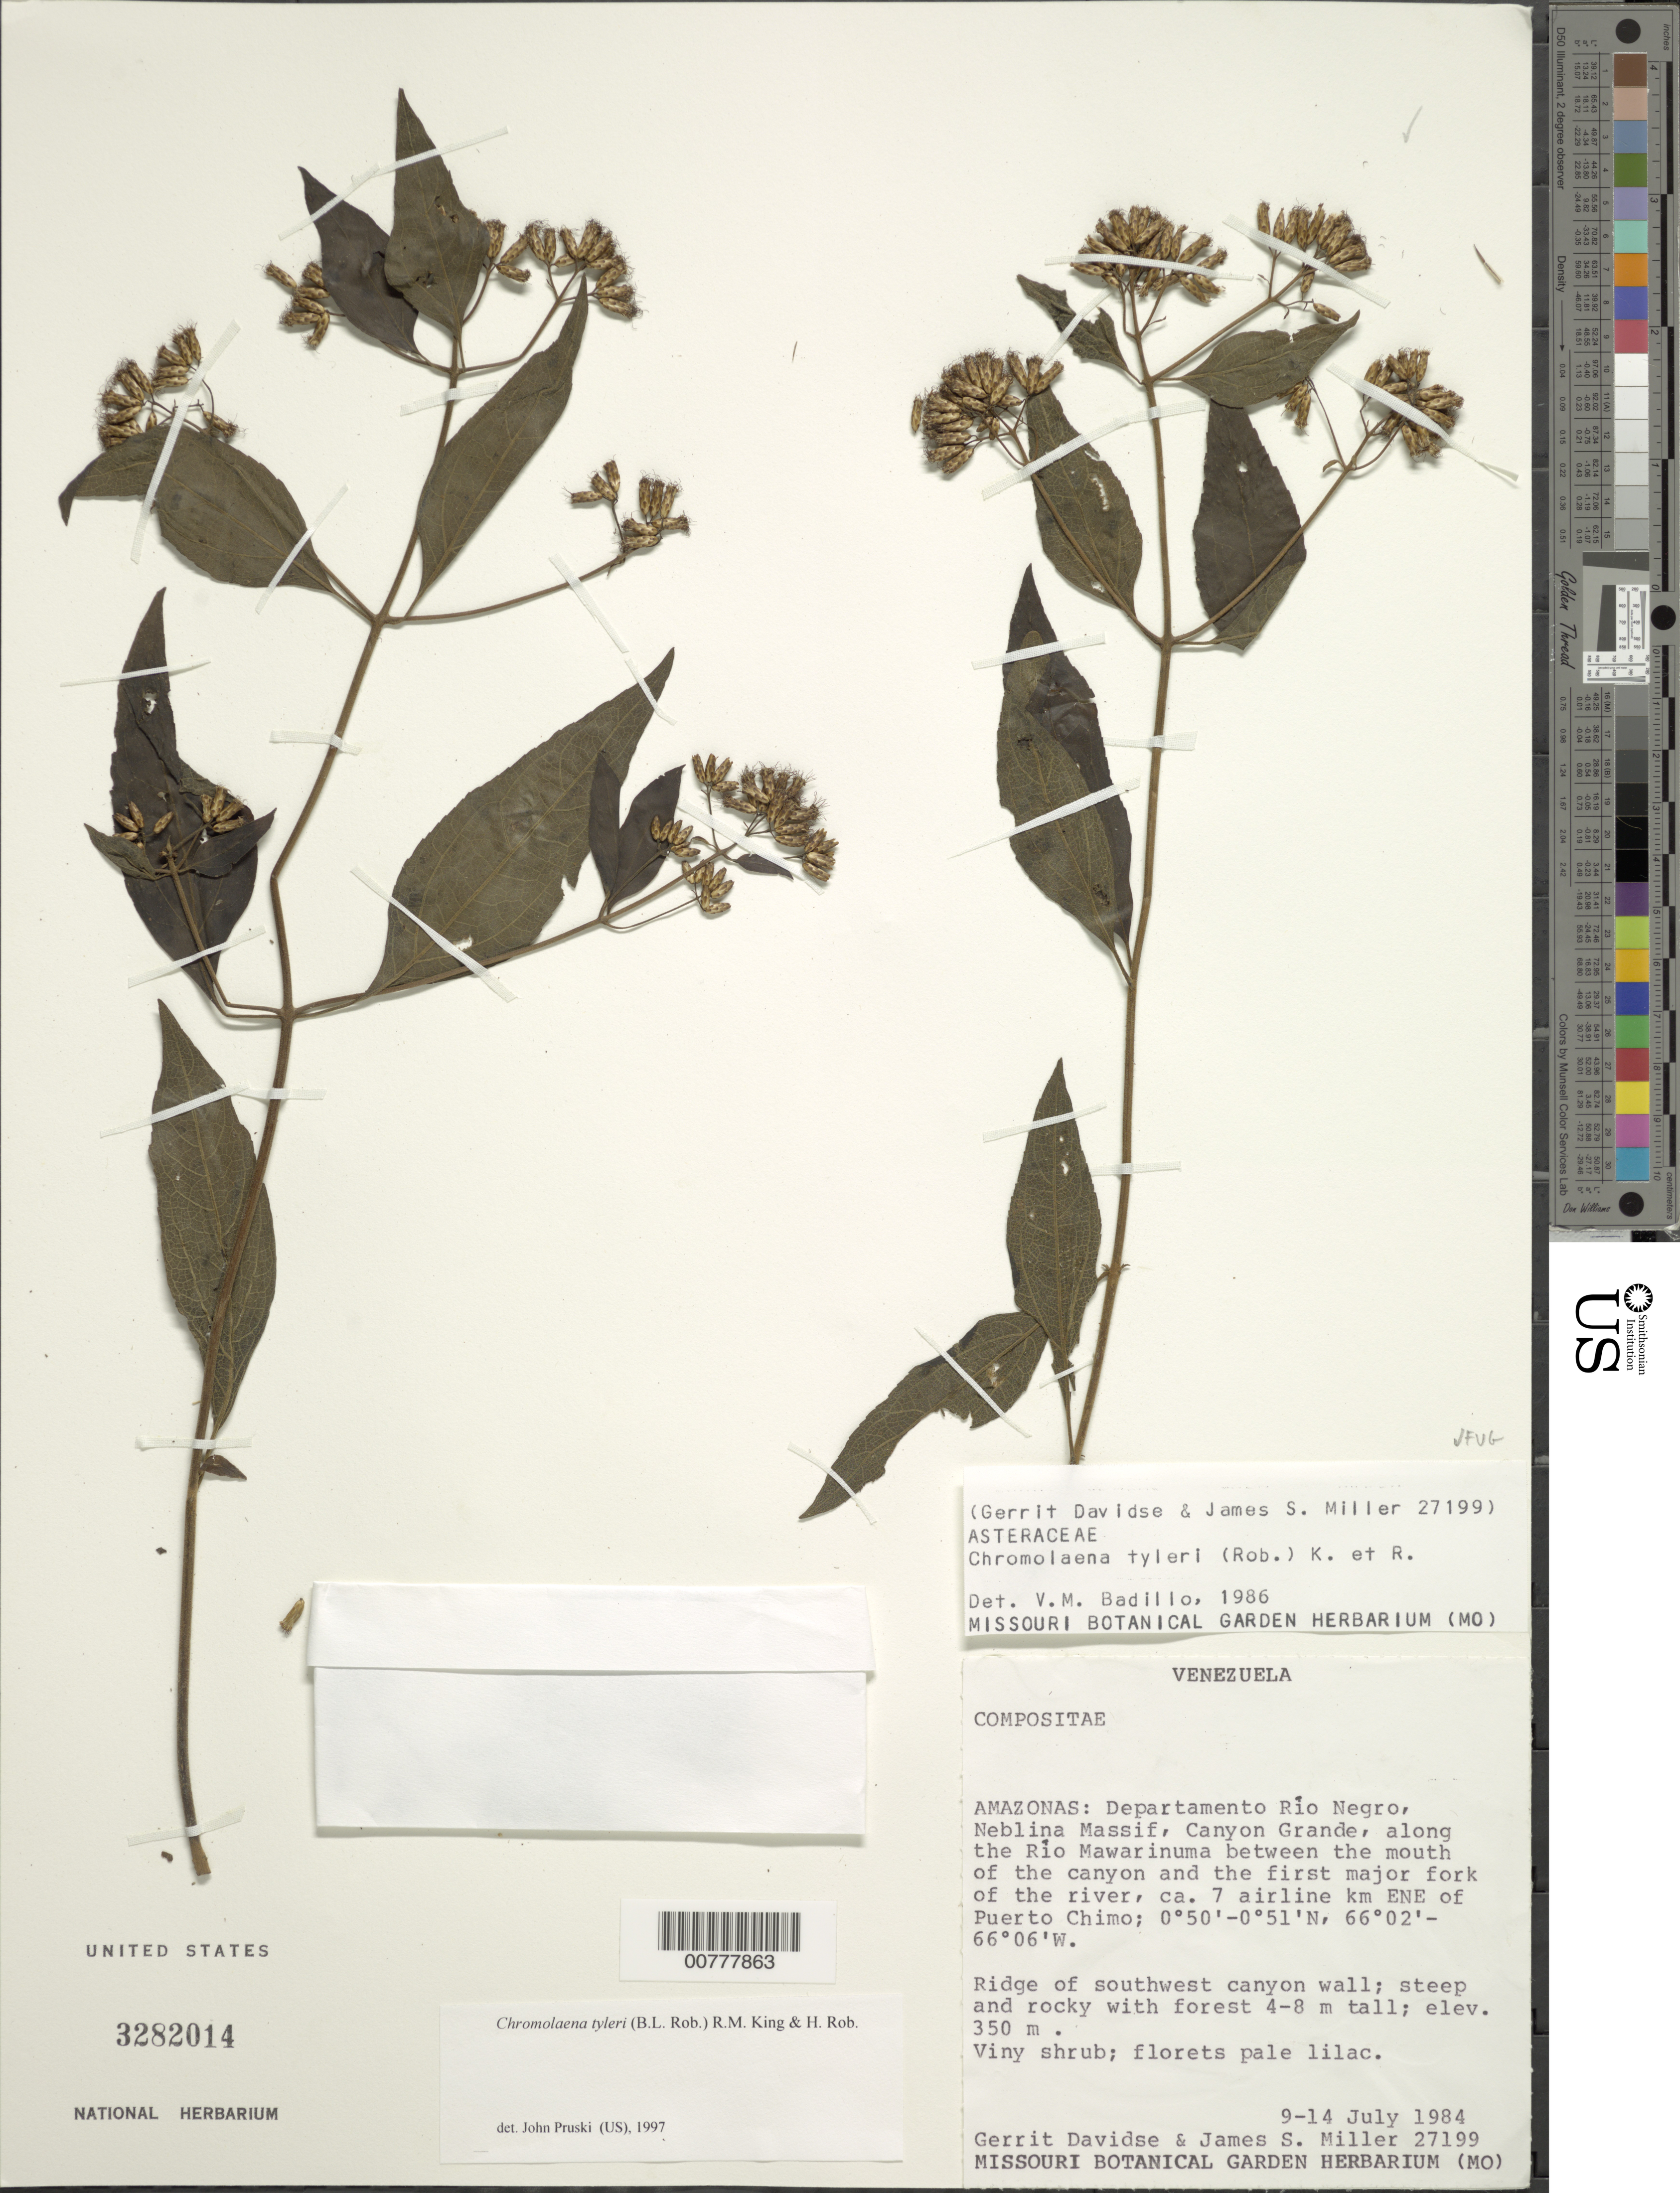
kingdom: Plantae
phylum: Tracheophyta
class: Magnoliopsida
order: Asterales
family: Asteraceae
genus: Chromolaena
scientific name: Chromolaena tyleri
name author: (B.L. Rob.) R.M. King & H. Rob.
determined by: Pruski, J. F.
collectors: G. Davidse & J. S. Miller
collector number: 27199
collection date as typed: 9-Jul-84 to 14-Jul-84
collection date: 1984-07-09/1984-07-14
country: Venezuela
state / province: Amazonas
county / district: Río Negro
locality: Neblina Massif, Canyon Grande, along Río Mawarinuma, 7 airline km E-NE of Puerto Chimo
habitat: SW canyon wall, steep & rocky with forest 4-8 m tall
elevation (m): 350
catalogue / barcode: US 3282014